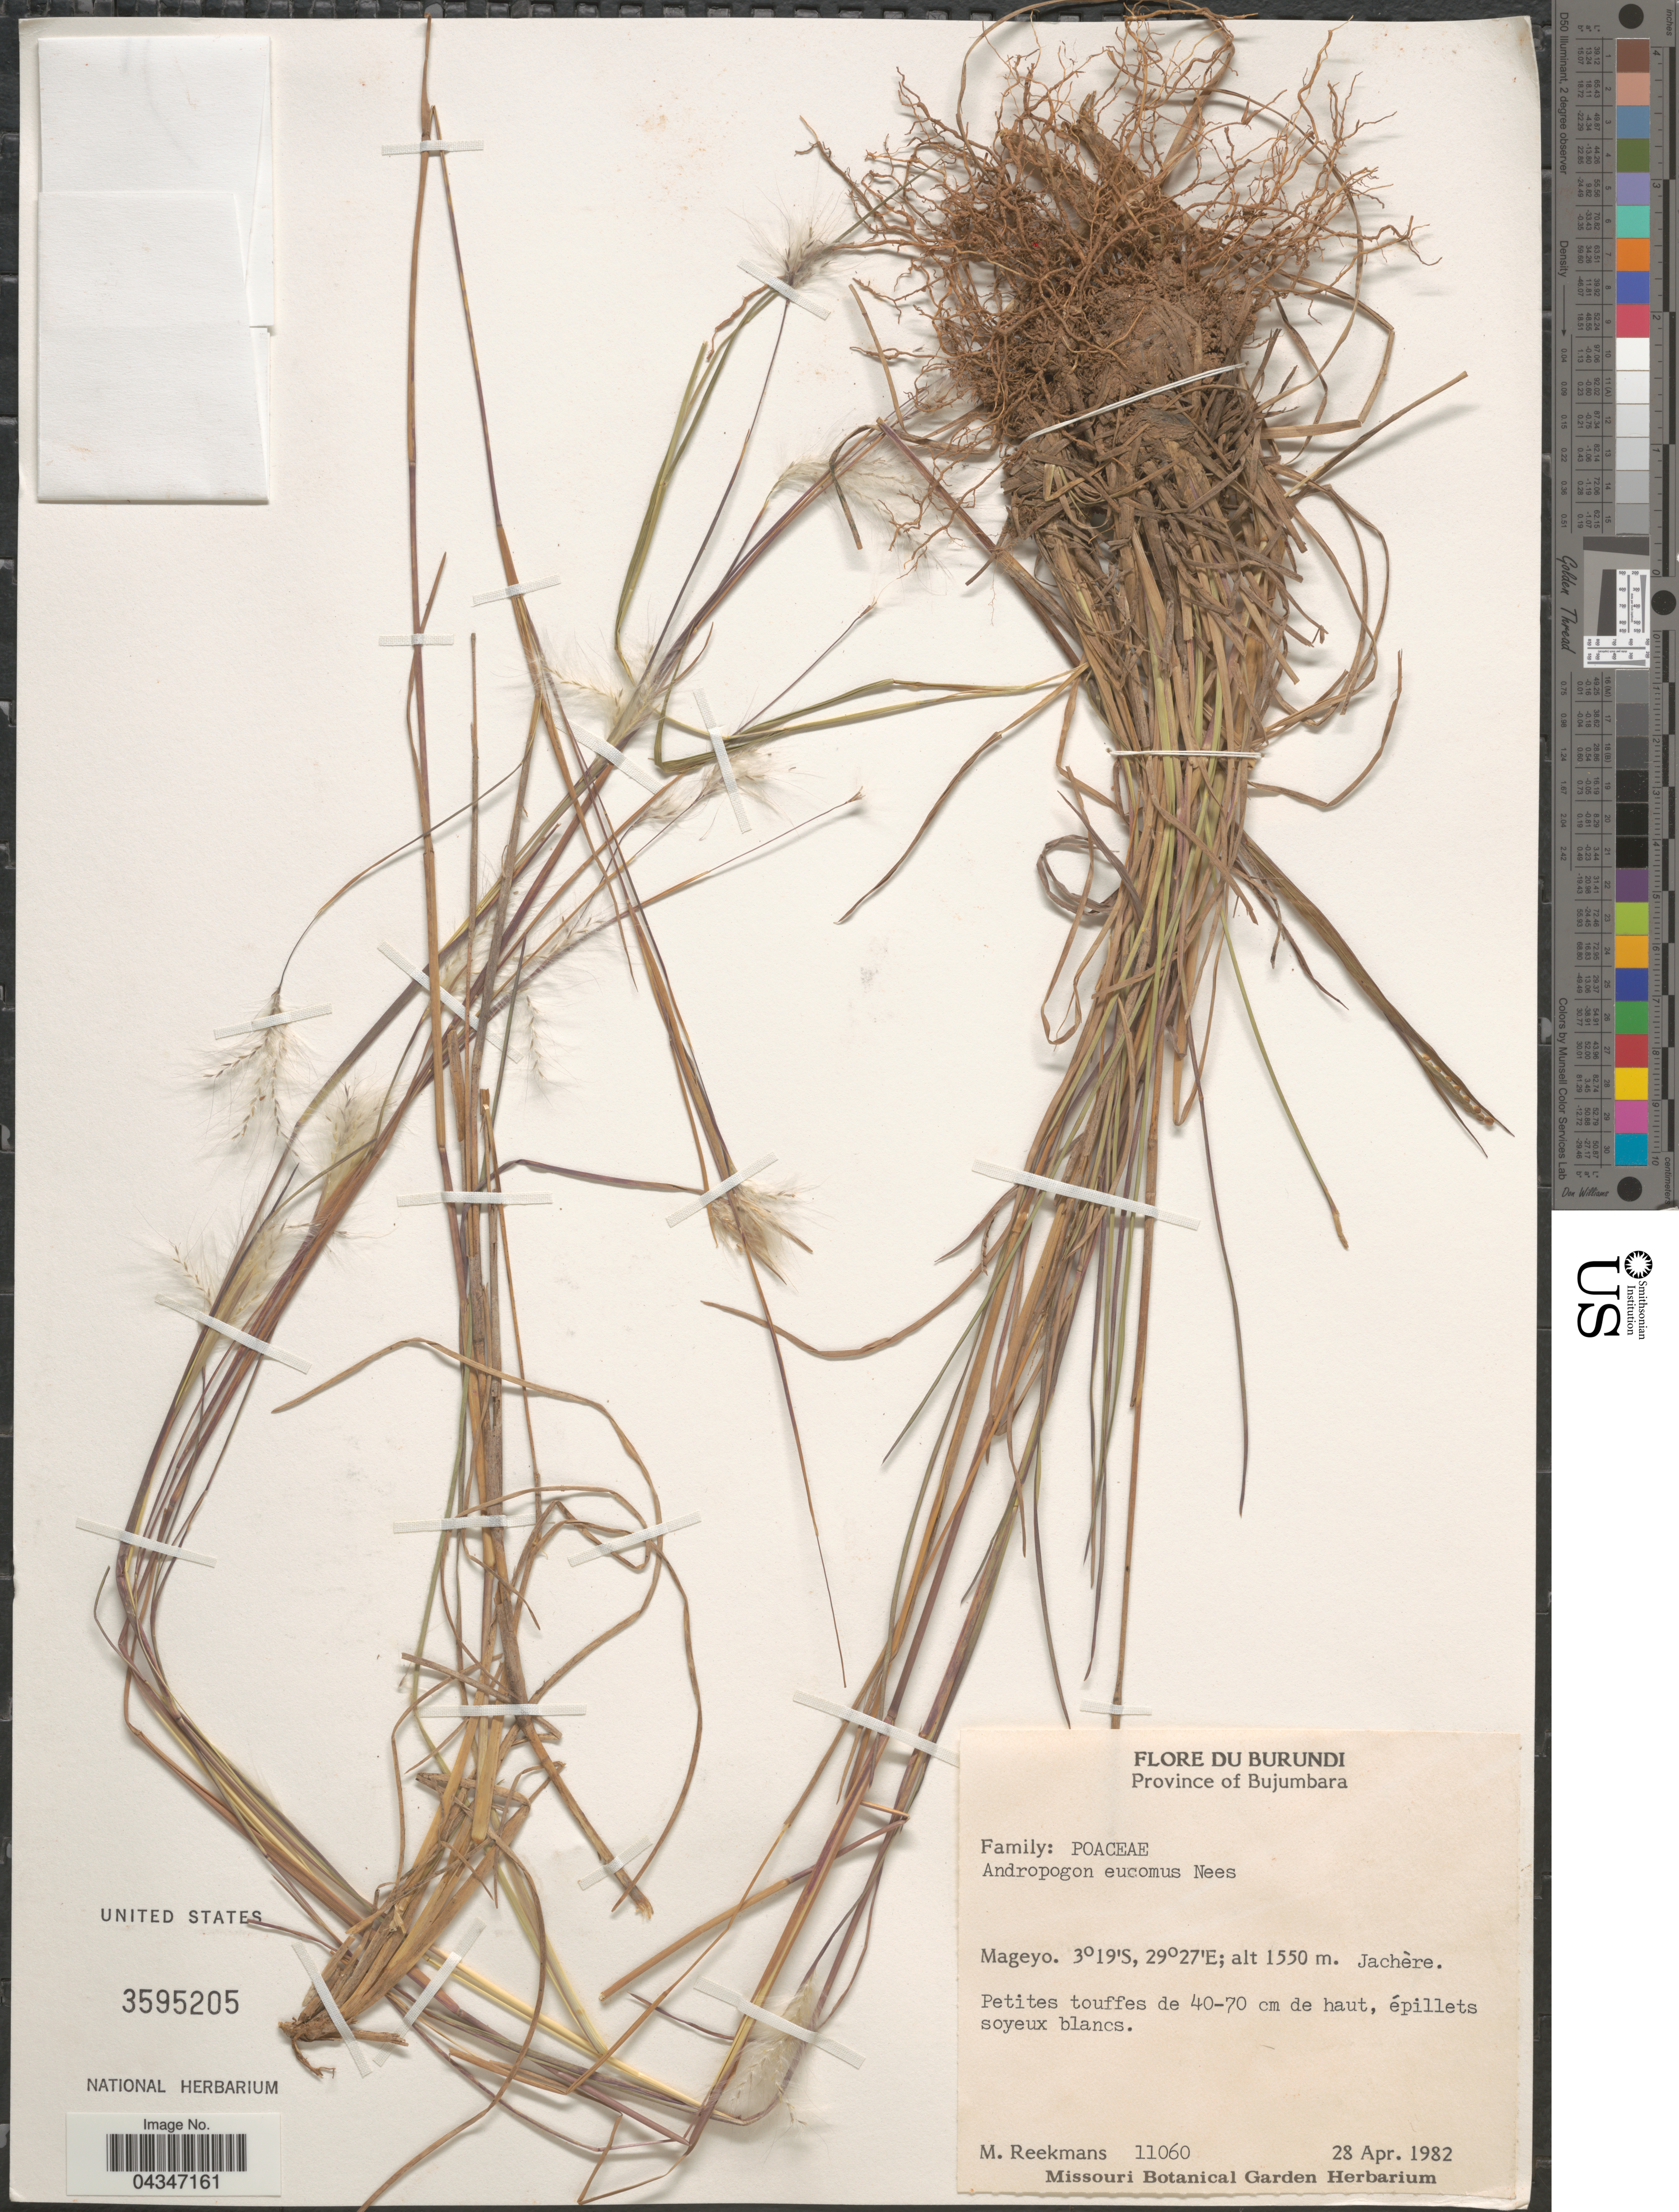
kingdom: Plantae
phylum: Tracheophyta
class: Liliopsida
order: Poales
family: Poaceae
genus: Andropogon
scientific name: Andropogon eucomus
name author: Nees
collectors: M. Reekmans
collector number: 11060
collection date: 1982-04-28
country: Burundi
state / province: Bujumura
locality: Mageyo.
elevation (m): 1550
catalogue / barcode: US 3595205